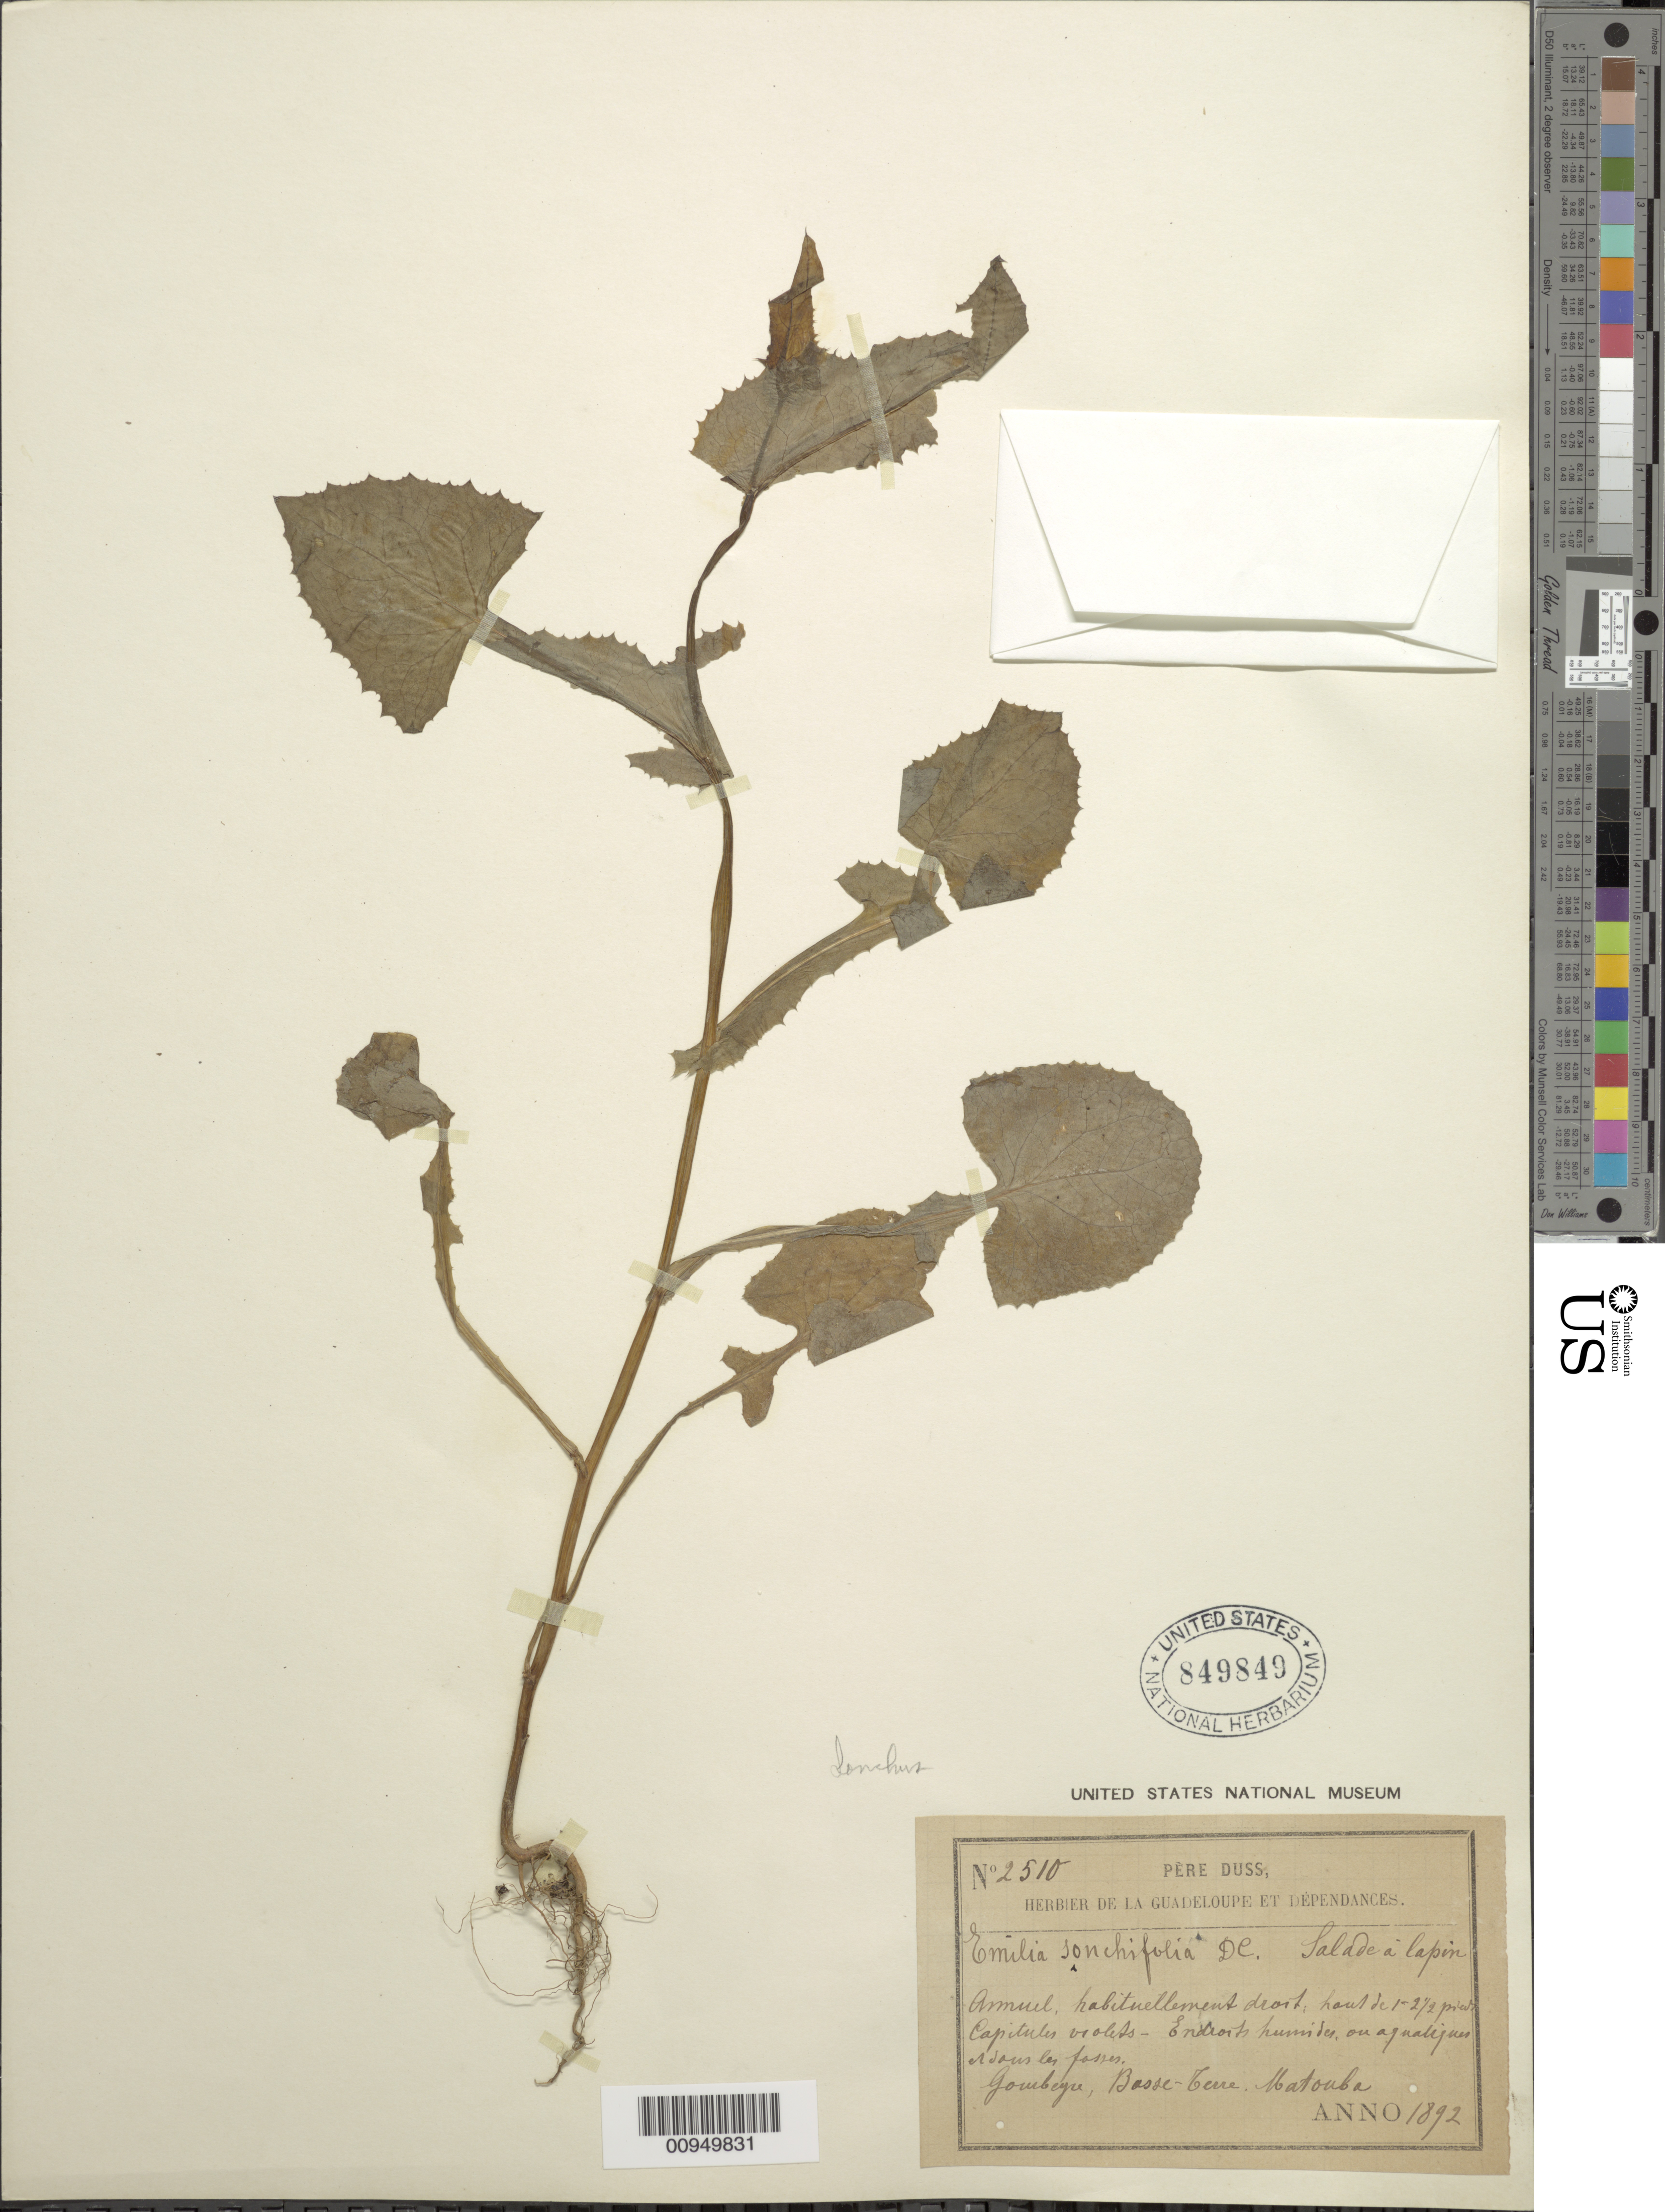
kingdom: Plantae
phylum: Tracheophyta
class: Magnoliopsida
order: Asterales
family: Asteraceae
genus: Sonchus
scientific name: Sonchus oleraceus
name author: L.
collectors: Père Duss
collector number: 2510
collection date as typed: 1892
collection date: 1892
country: Guadeloupe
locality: Gourbeyre, Basse Terre, Matouba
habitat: "endroit humides ou agualiques et dans fassen"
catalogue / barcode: US 849849